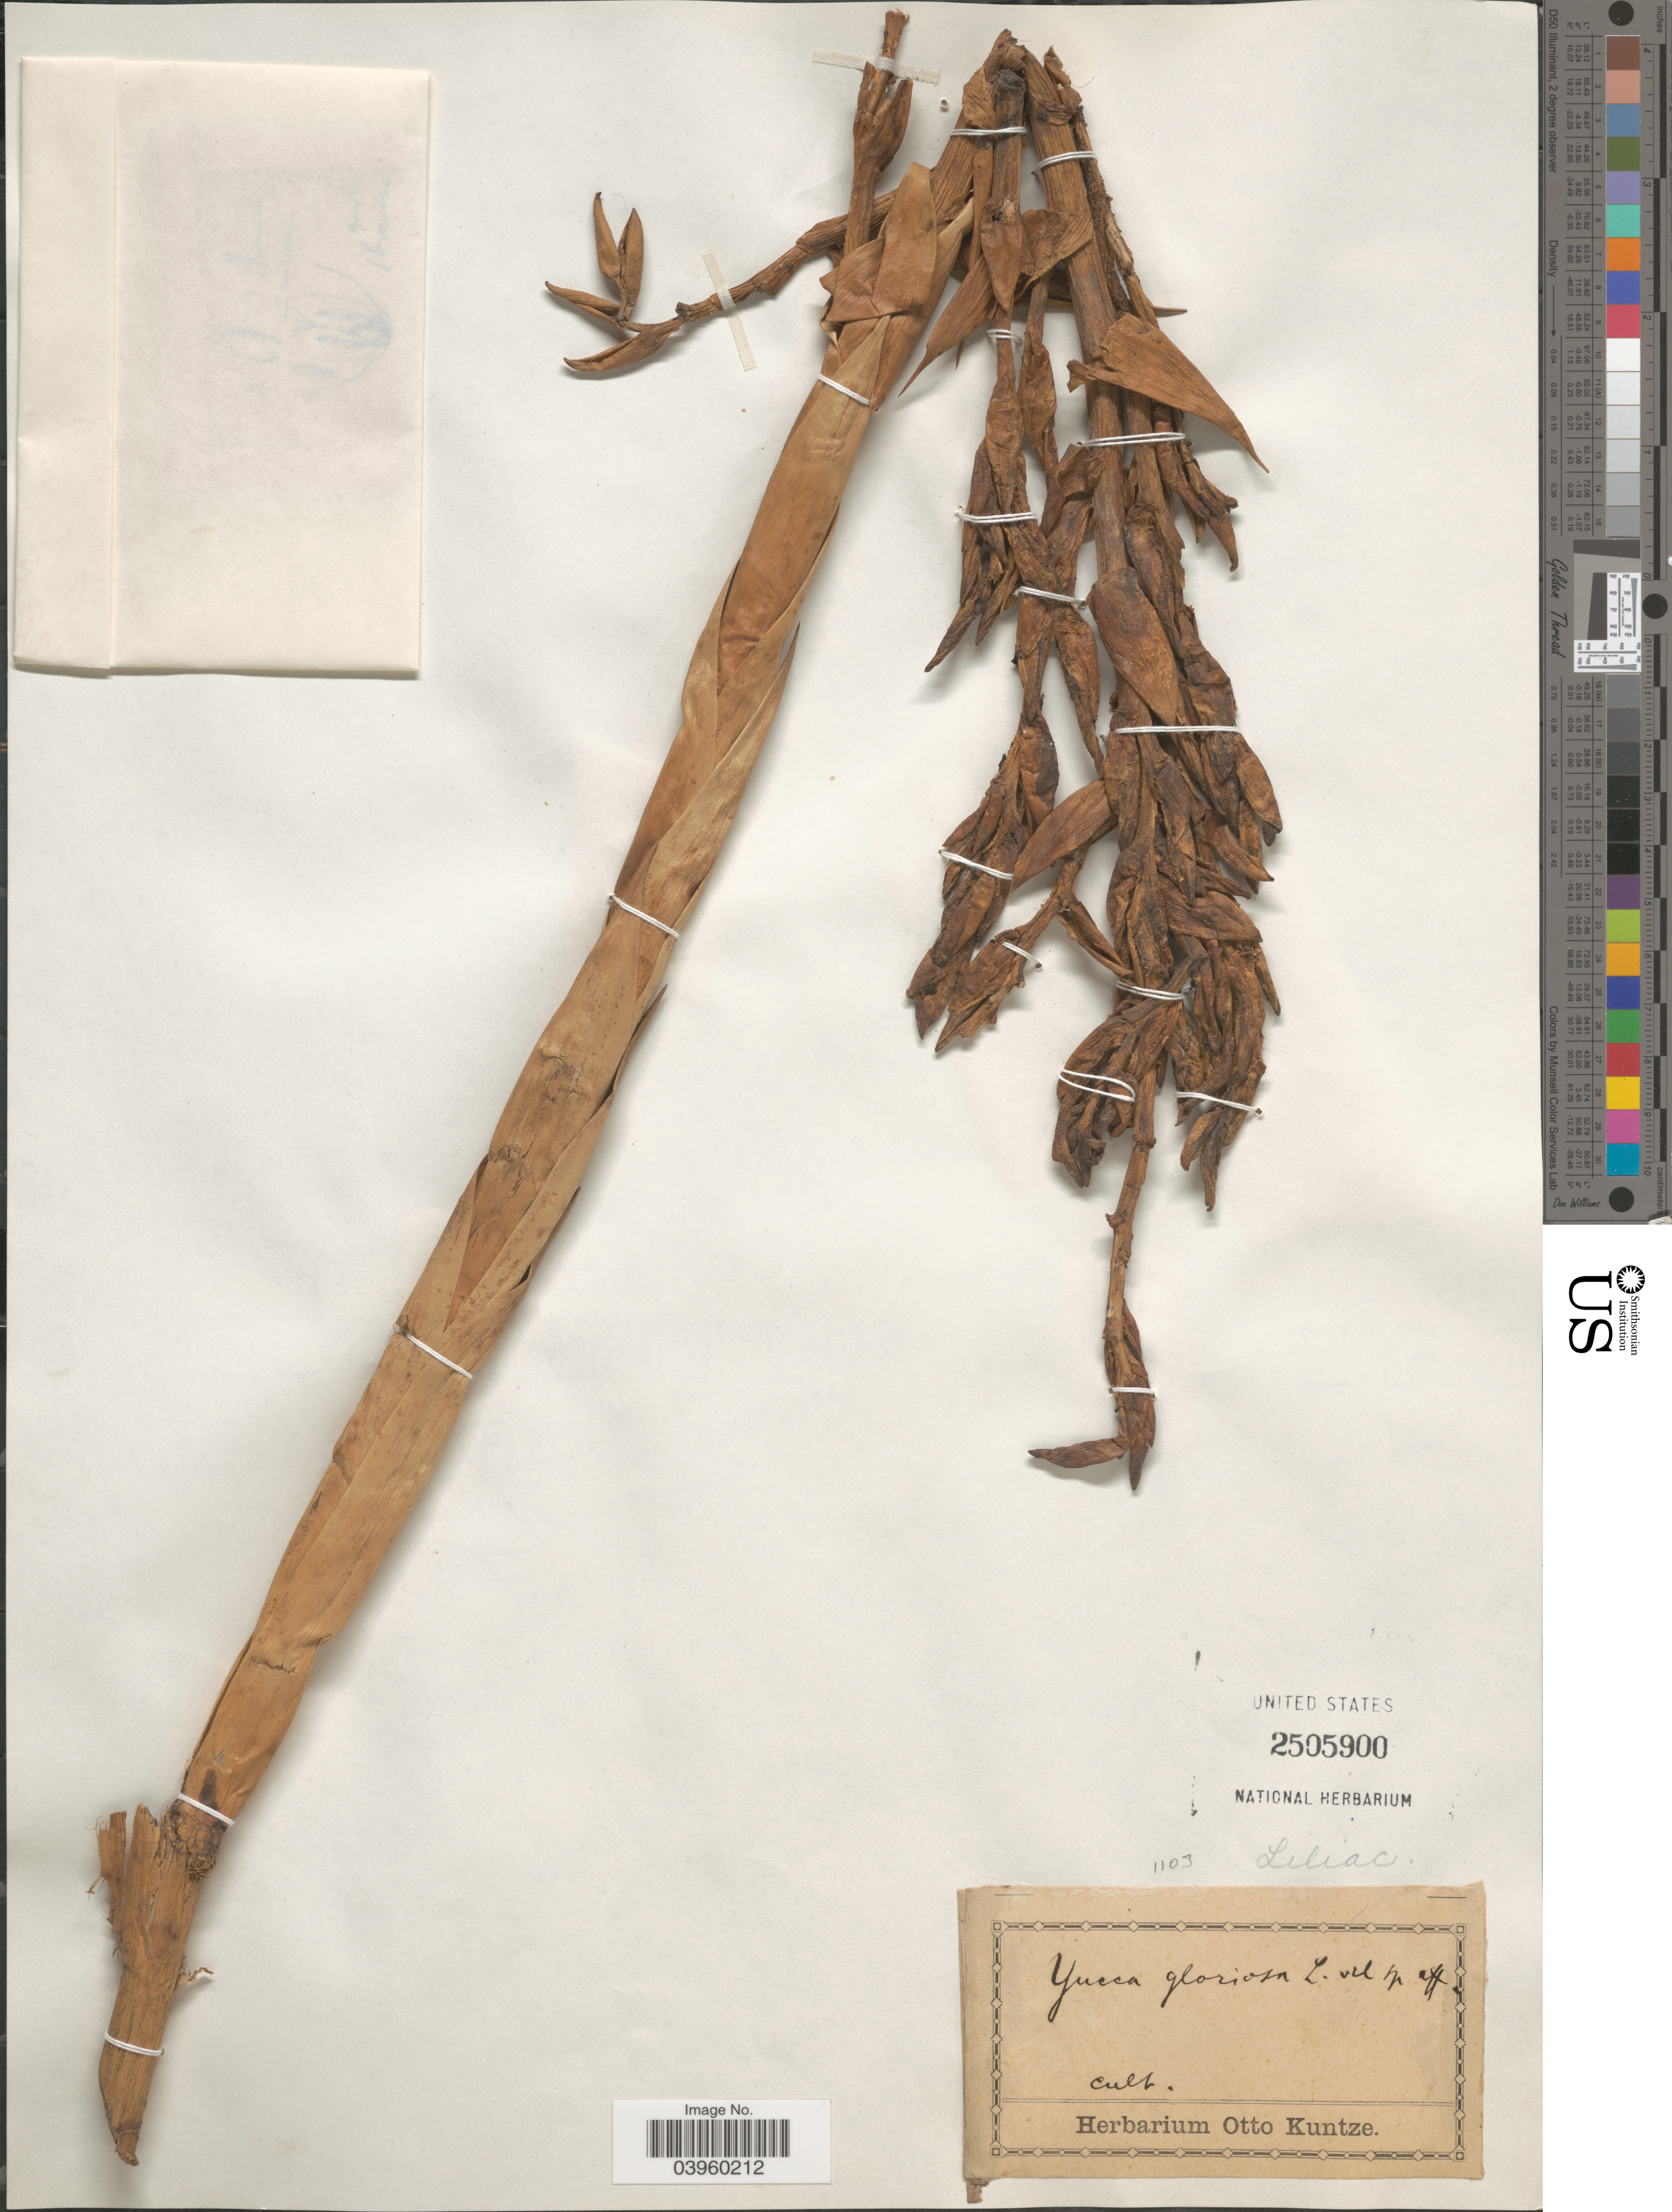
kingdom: Plantae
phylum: Tracheophyta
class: Liliopsida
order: Asparagales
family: Asparagaceae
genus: Yucca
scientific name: Yucca sp.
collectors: ex herb. Otto Kuntze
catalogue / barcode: US 2505900